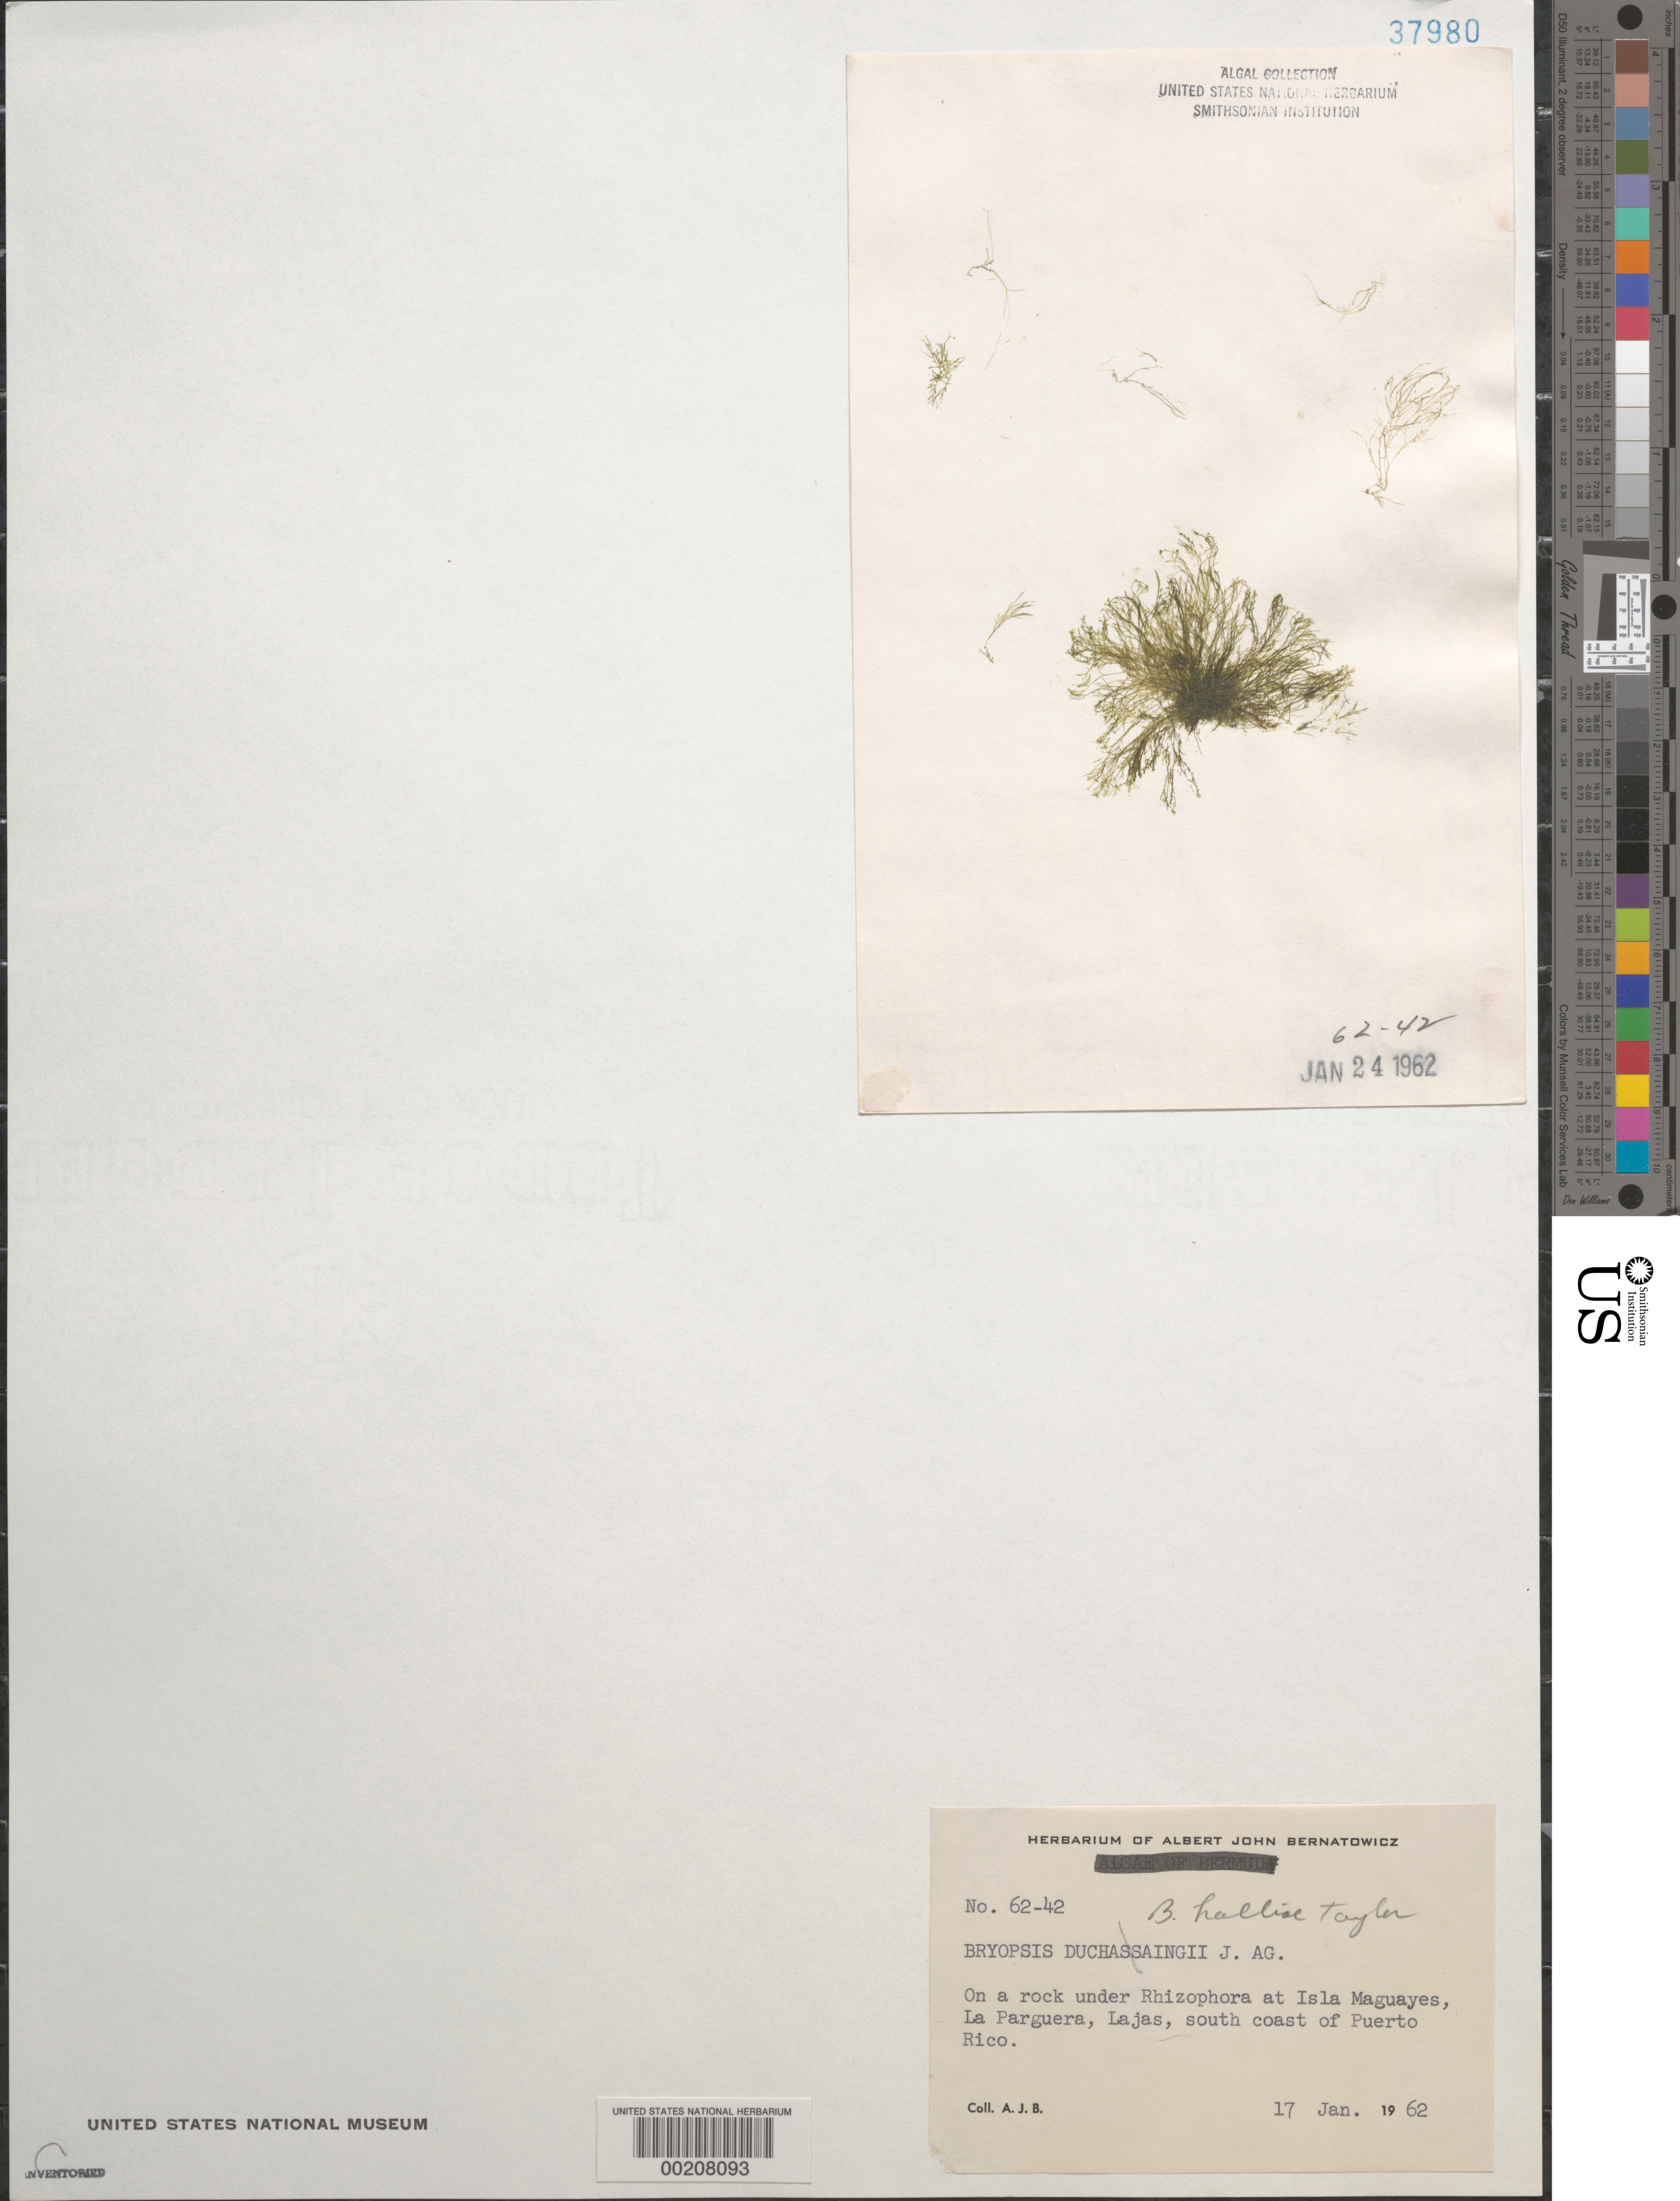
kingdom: Plantae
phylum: Chlorophyta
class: Ulvophyceae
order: Bryopsidales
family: Bryopsidaceae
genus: Bryopsis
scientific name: Bryopsis halliae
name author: W.R. Taylor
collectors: A. Bernatowicz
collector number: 62-42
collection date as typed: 17 Jan 1962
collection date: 1962-01-17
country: Puerto Rico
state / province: Lajas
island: Isla Maguayes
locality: La Parguera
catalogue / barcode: US 37980